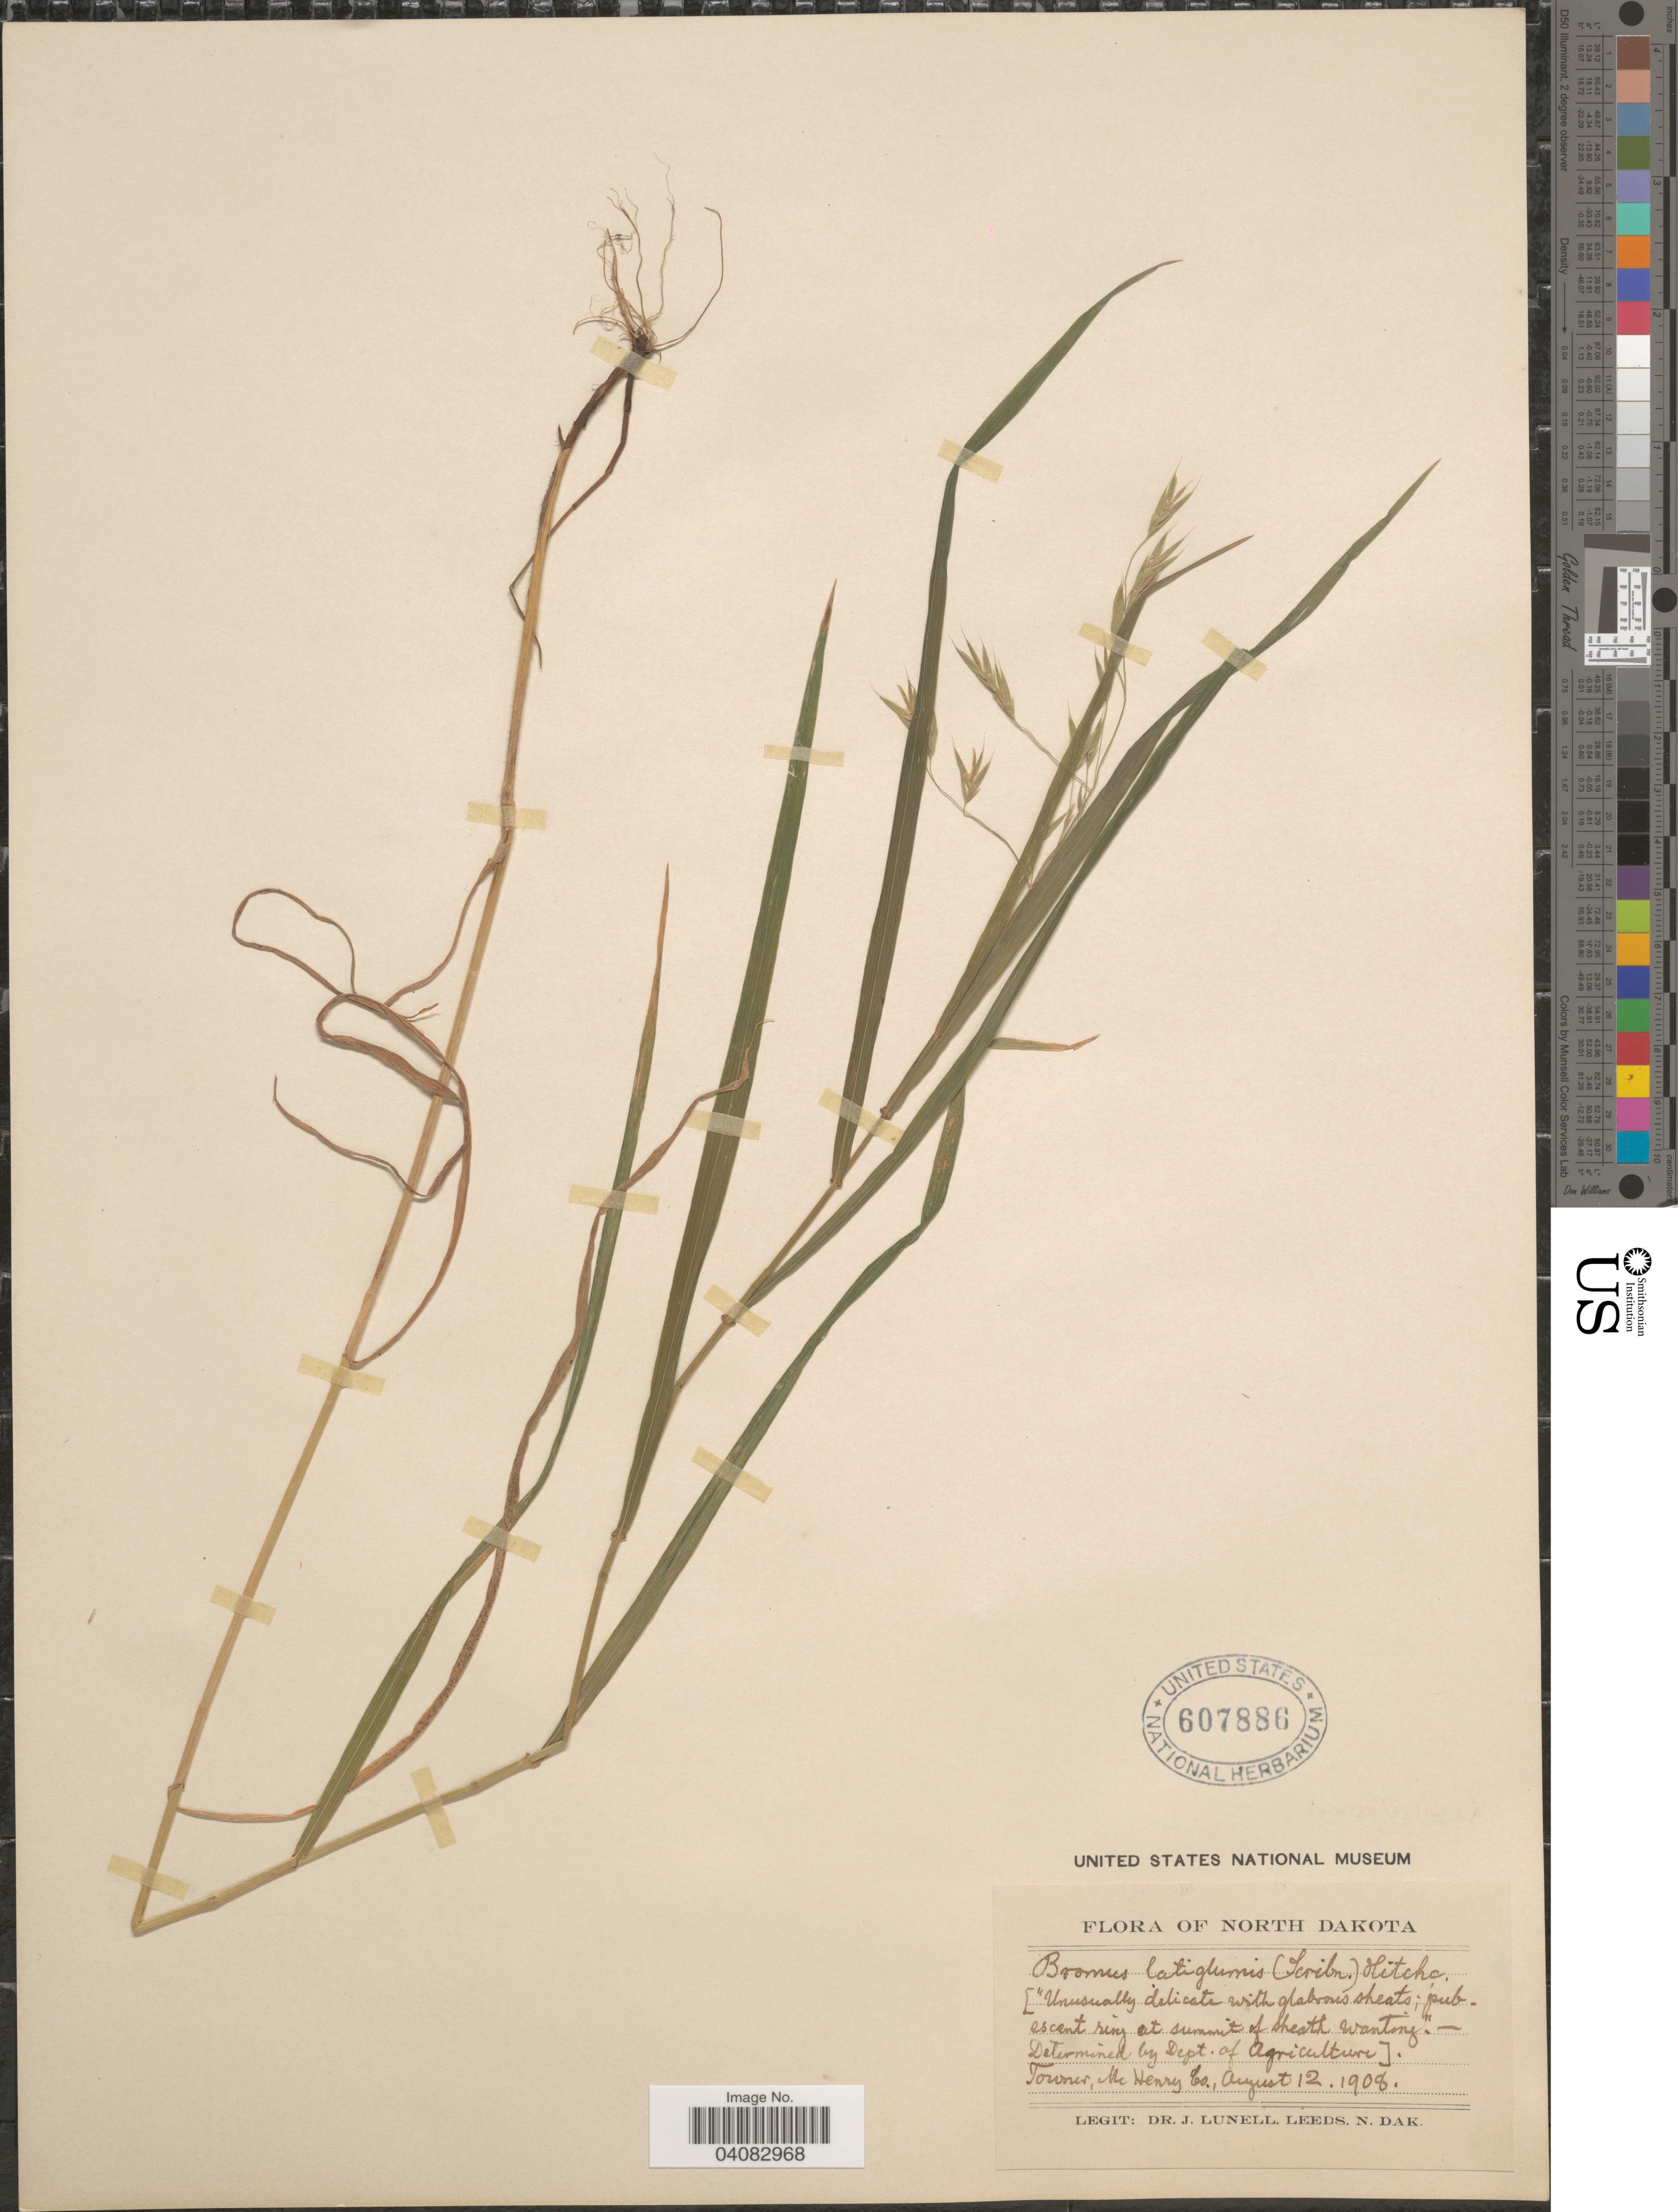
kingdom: Plantae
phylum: Tracheophyta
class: Liliopsida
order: Poales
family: Poaceae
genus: Bromus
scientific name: Bromus latiglumis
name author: (Scribn. ex Shear) Hitchc.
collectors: J. Lunell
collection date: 1908-08-12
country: United States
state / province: North Dakota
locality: Towner, McHenry Co.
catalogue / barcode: US 607886